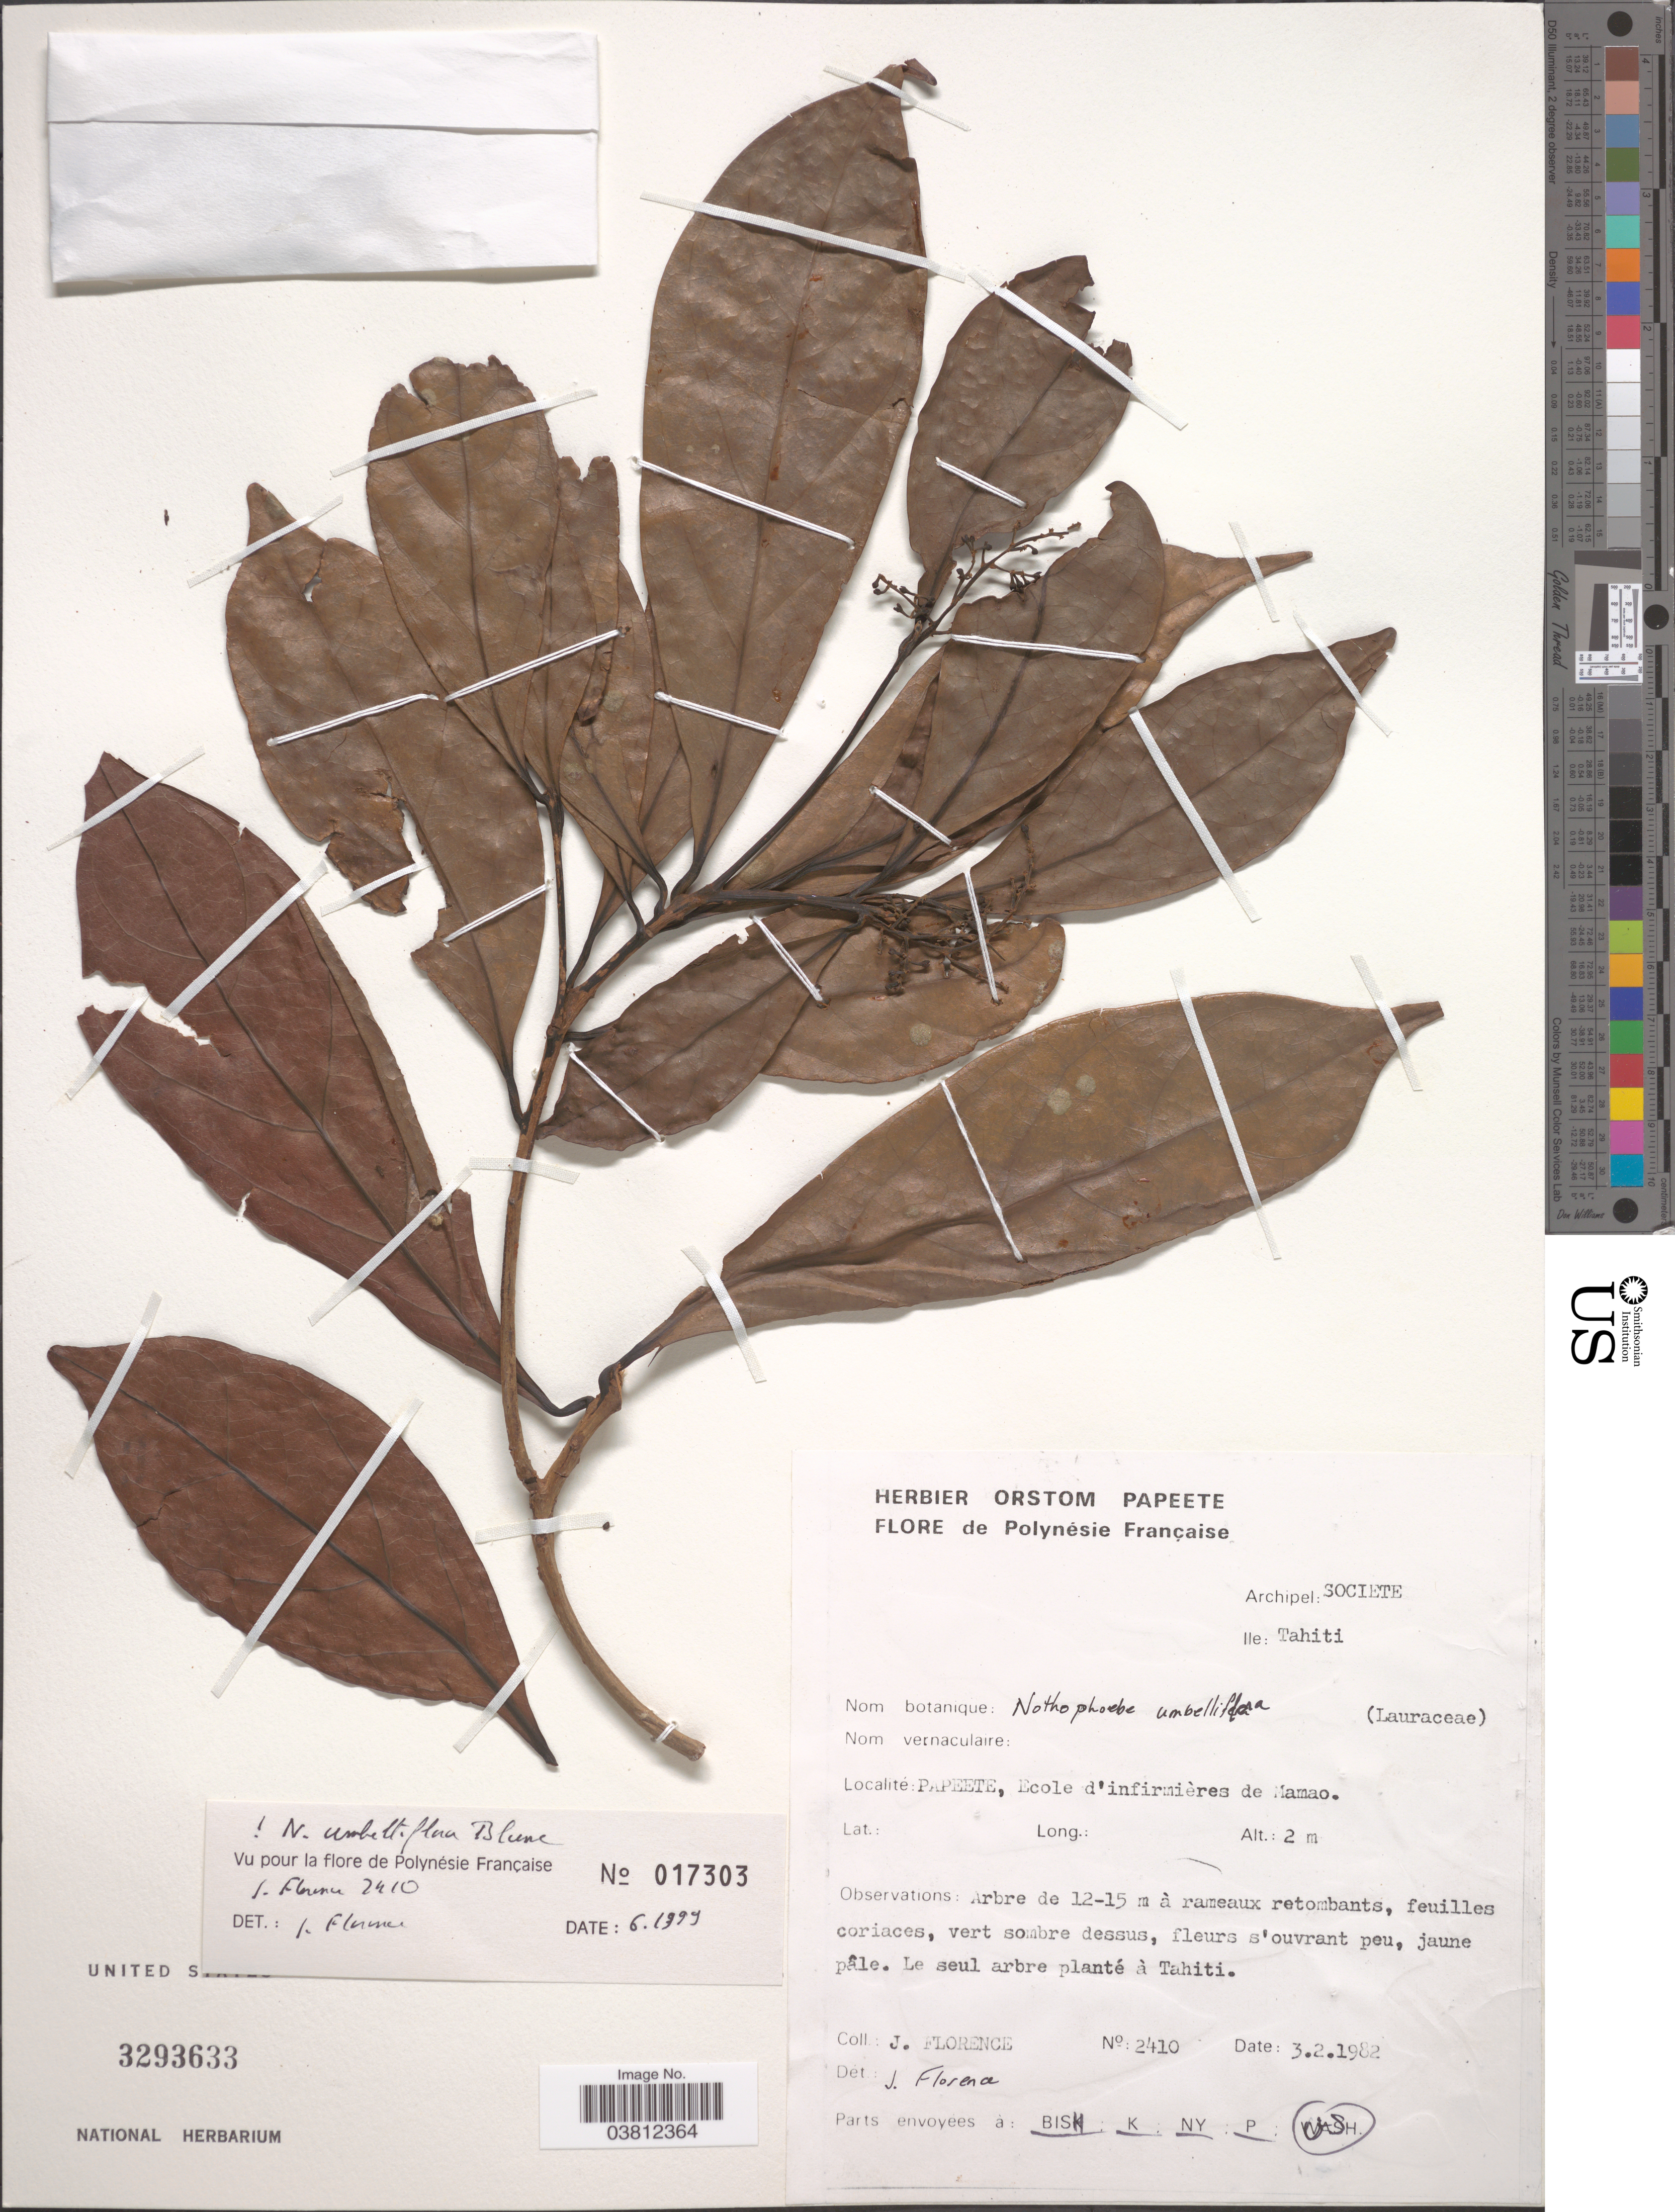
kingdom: Plantae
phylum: Tracheophyta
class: Magnoliopsida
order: Laurales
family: Lauraceae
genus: Nothaphoebe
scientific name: Nothaphoebe umbelliflora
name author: (Blume) Blume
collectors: J. Florence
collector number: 2410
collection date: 1982-02-03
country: French Polynesia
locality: Archipel: Societe. Ile: Tahiti. Papeete, Ecole d'infirmières de Mamao.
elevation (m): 2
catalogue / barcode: US 3293633